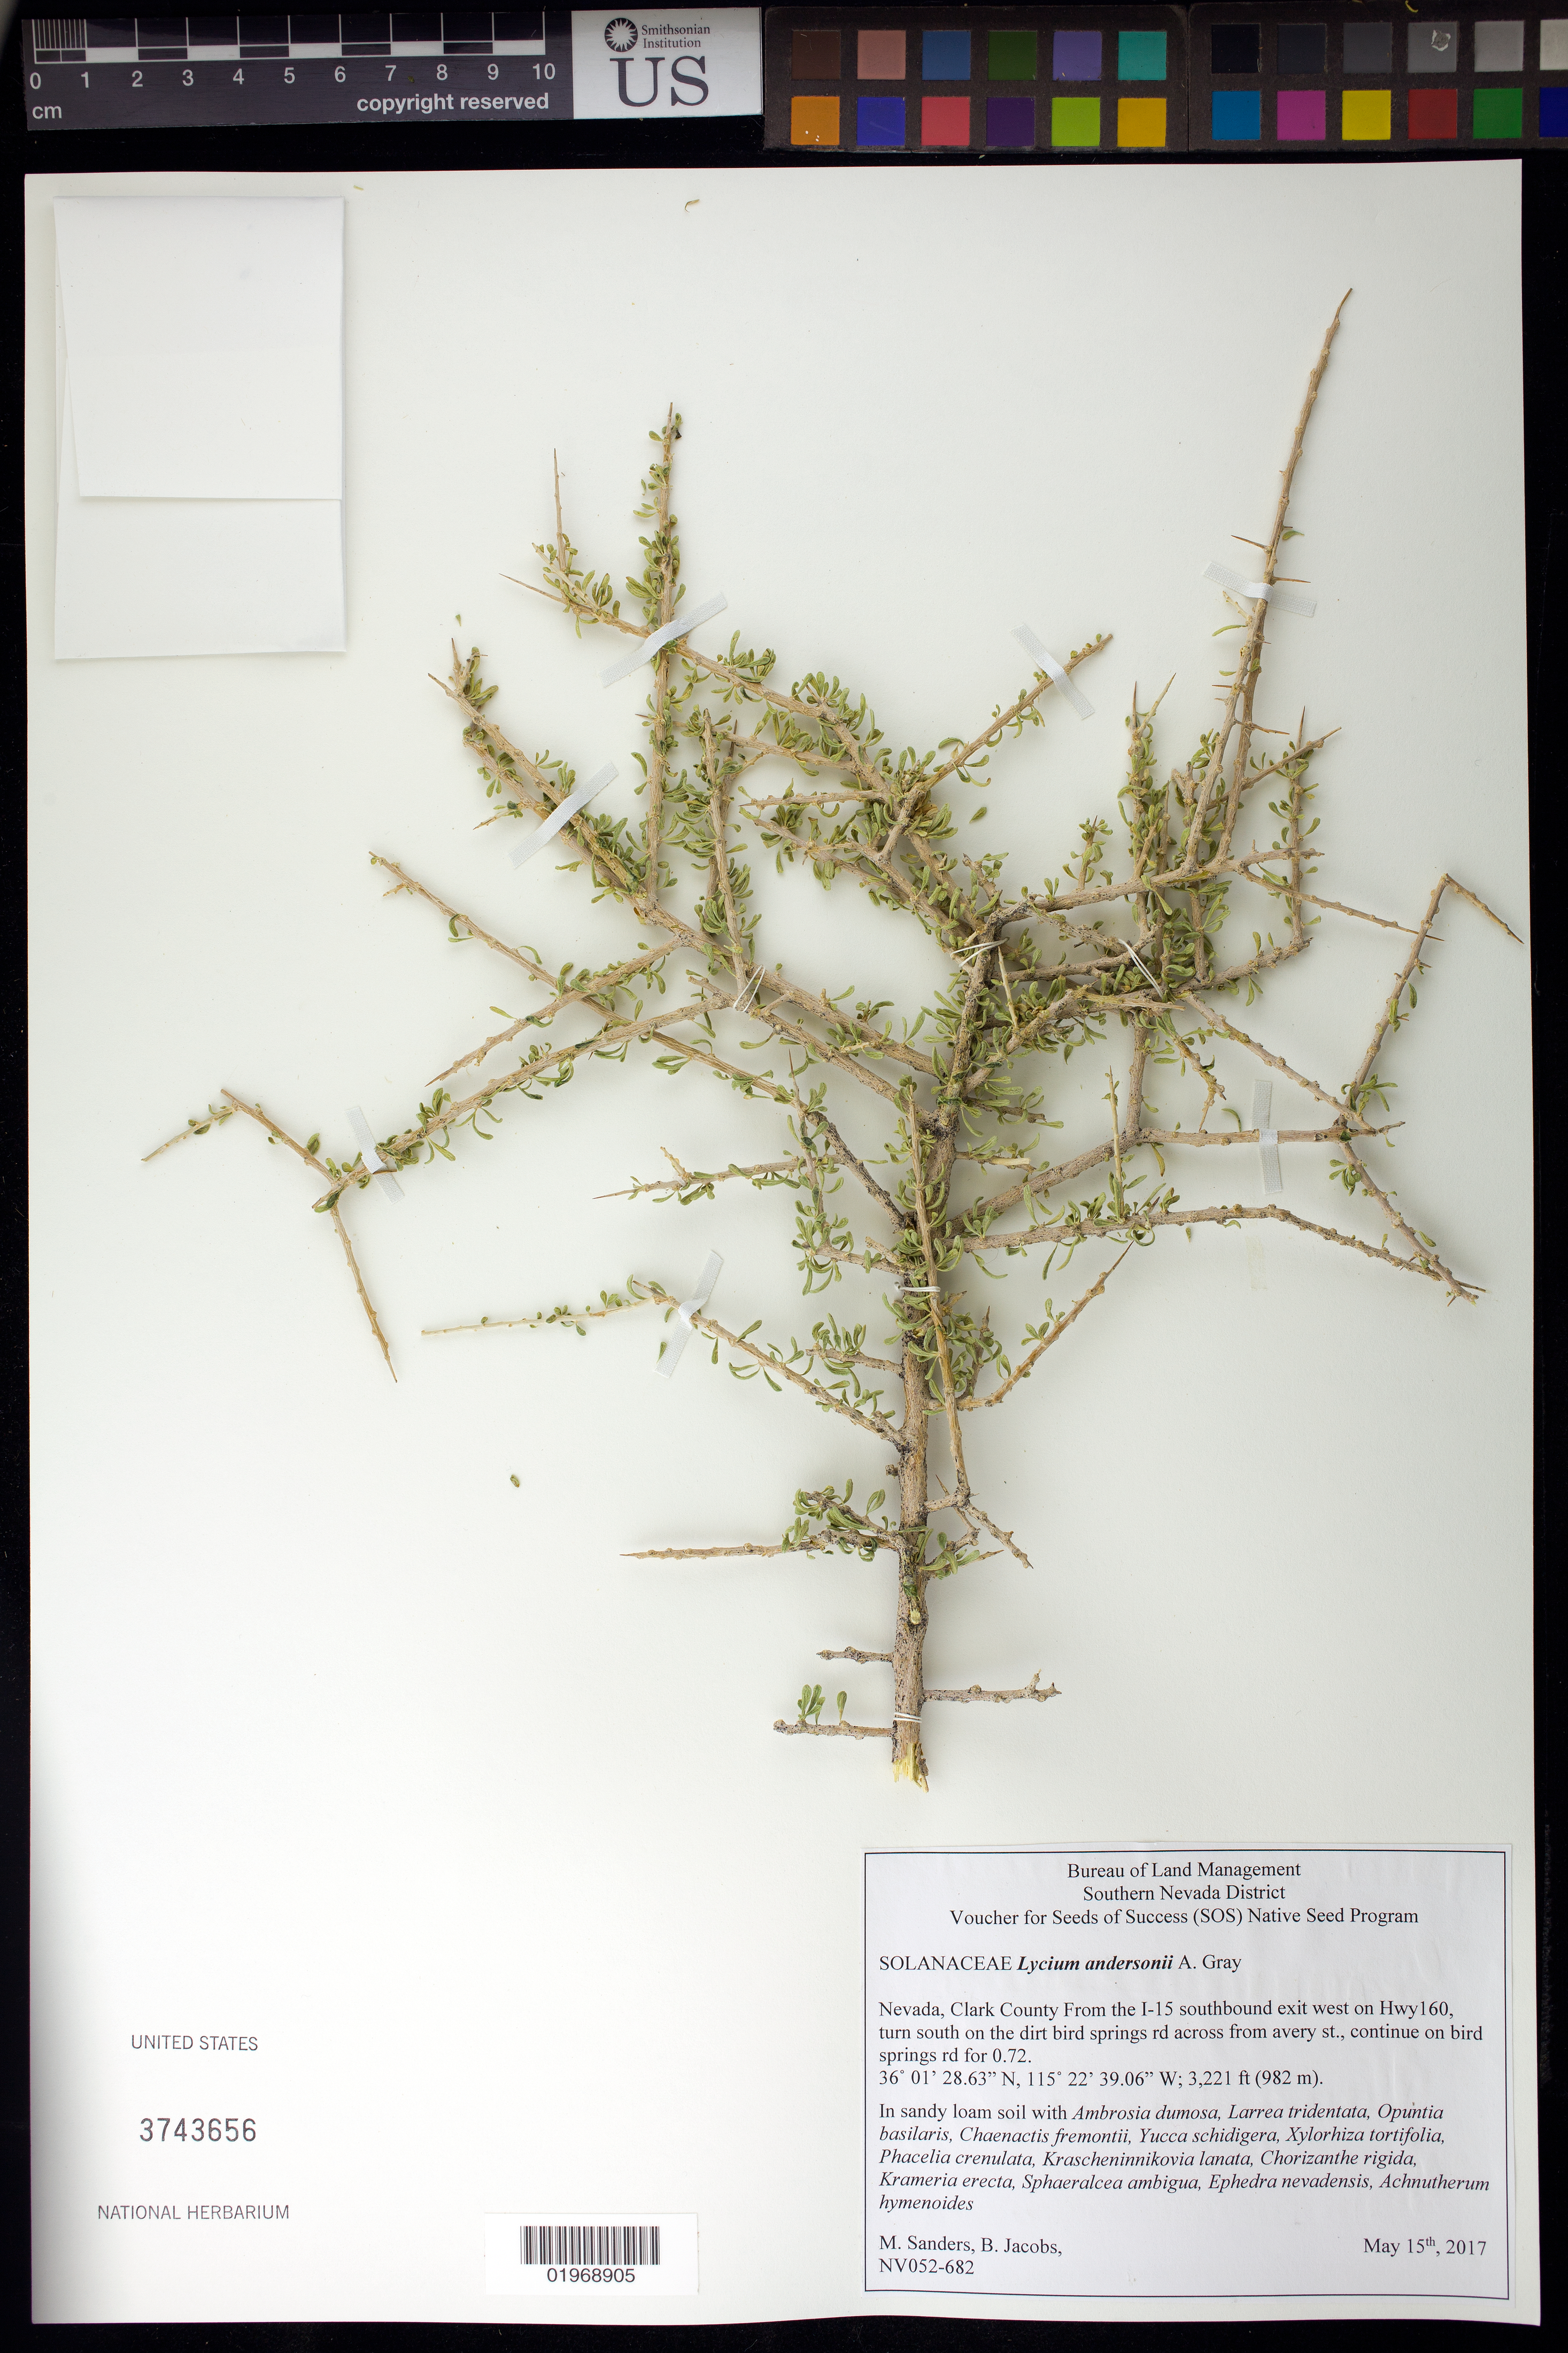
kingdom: Plantae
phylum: Tracheophyta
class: Magnoliopsida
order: Solanales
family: Solanaceae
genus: Lycium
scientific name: Lycium andersonii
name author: A. Gray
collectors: M. Sanders & B. Jacobs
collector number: NV052-682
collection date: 2017-05-15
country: United States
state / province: Nevada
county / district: Clark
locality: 0.72 miles on Bird springs rd.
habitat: In sandy loam soil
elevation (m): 982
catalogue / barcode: US 3743656